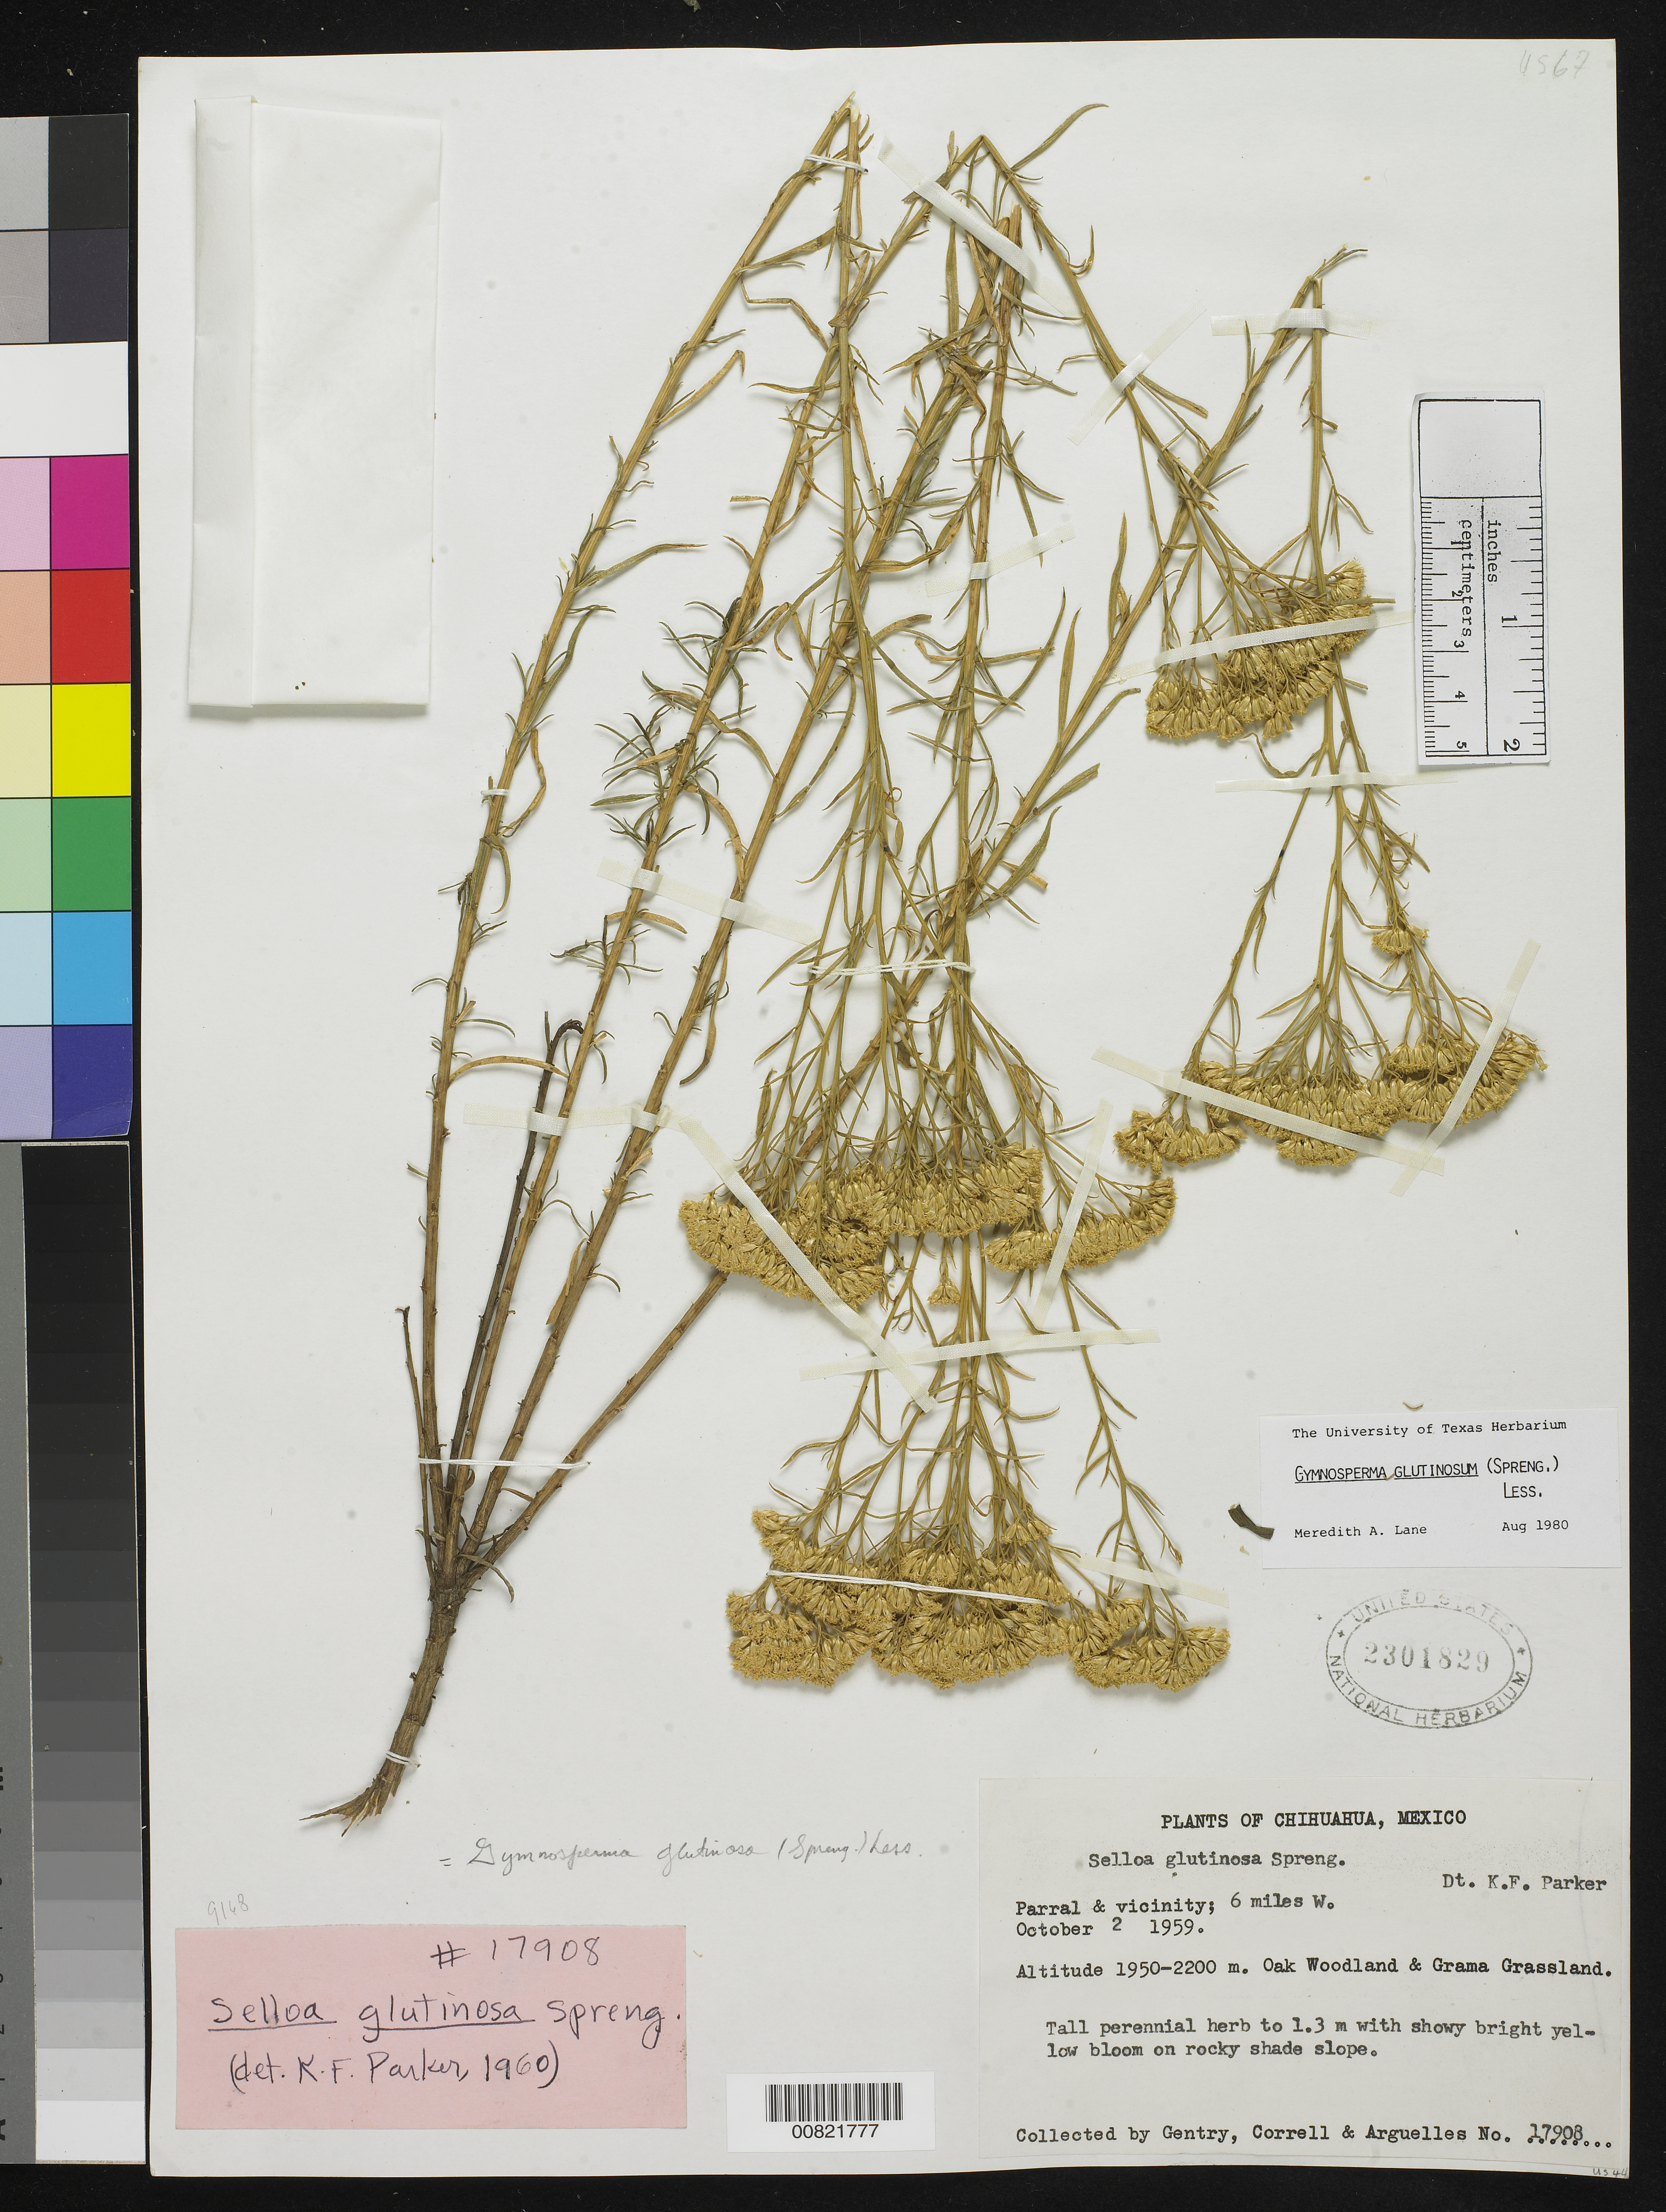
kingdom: Plantae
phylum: Tracheophyta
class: Magnoliopsida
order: Asterales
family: Asteraceae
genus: Gymnosperma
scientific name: Gymnosperma glutinosum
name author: (Spreng.) Less.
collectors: Gentry, --, -- Correll & Arguelles, --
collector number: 17908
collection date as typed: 02 Oct 1959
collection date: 1959-10-02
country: Mexico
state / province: Chihuahua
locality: Parral and vicinity; 6 miles W.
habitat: Rocky shade slope. Oak Woodland & Grama Grassland.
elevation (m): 2200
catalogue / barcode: US 2301829